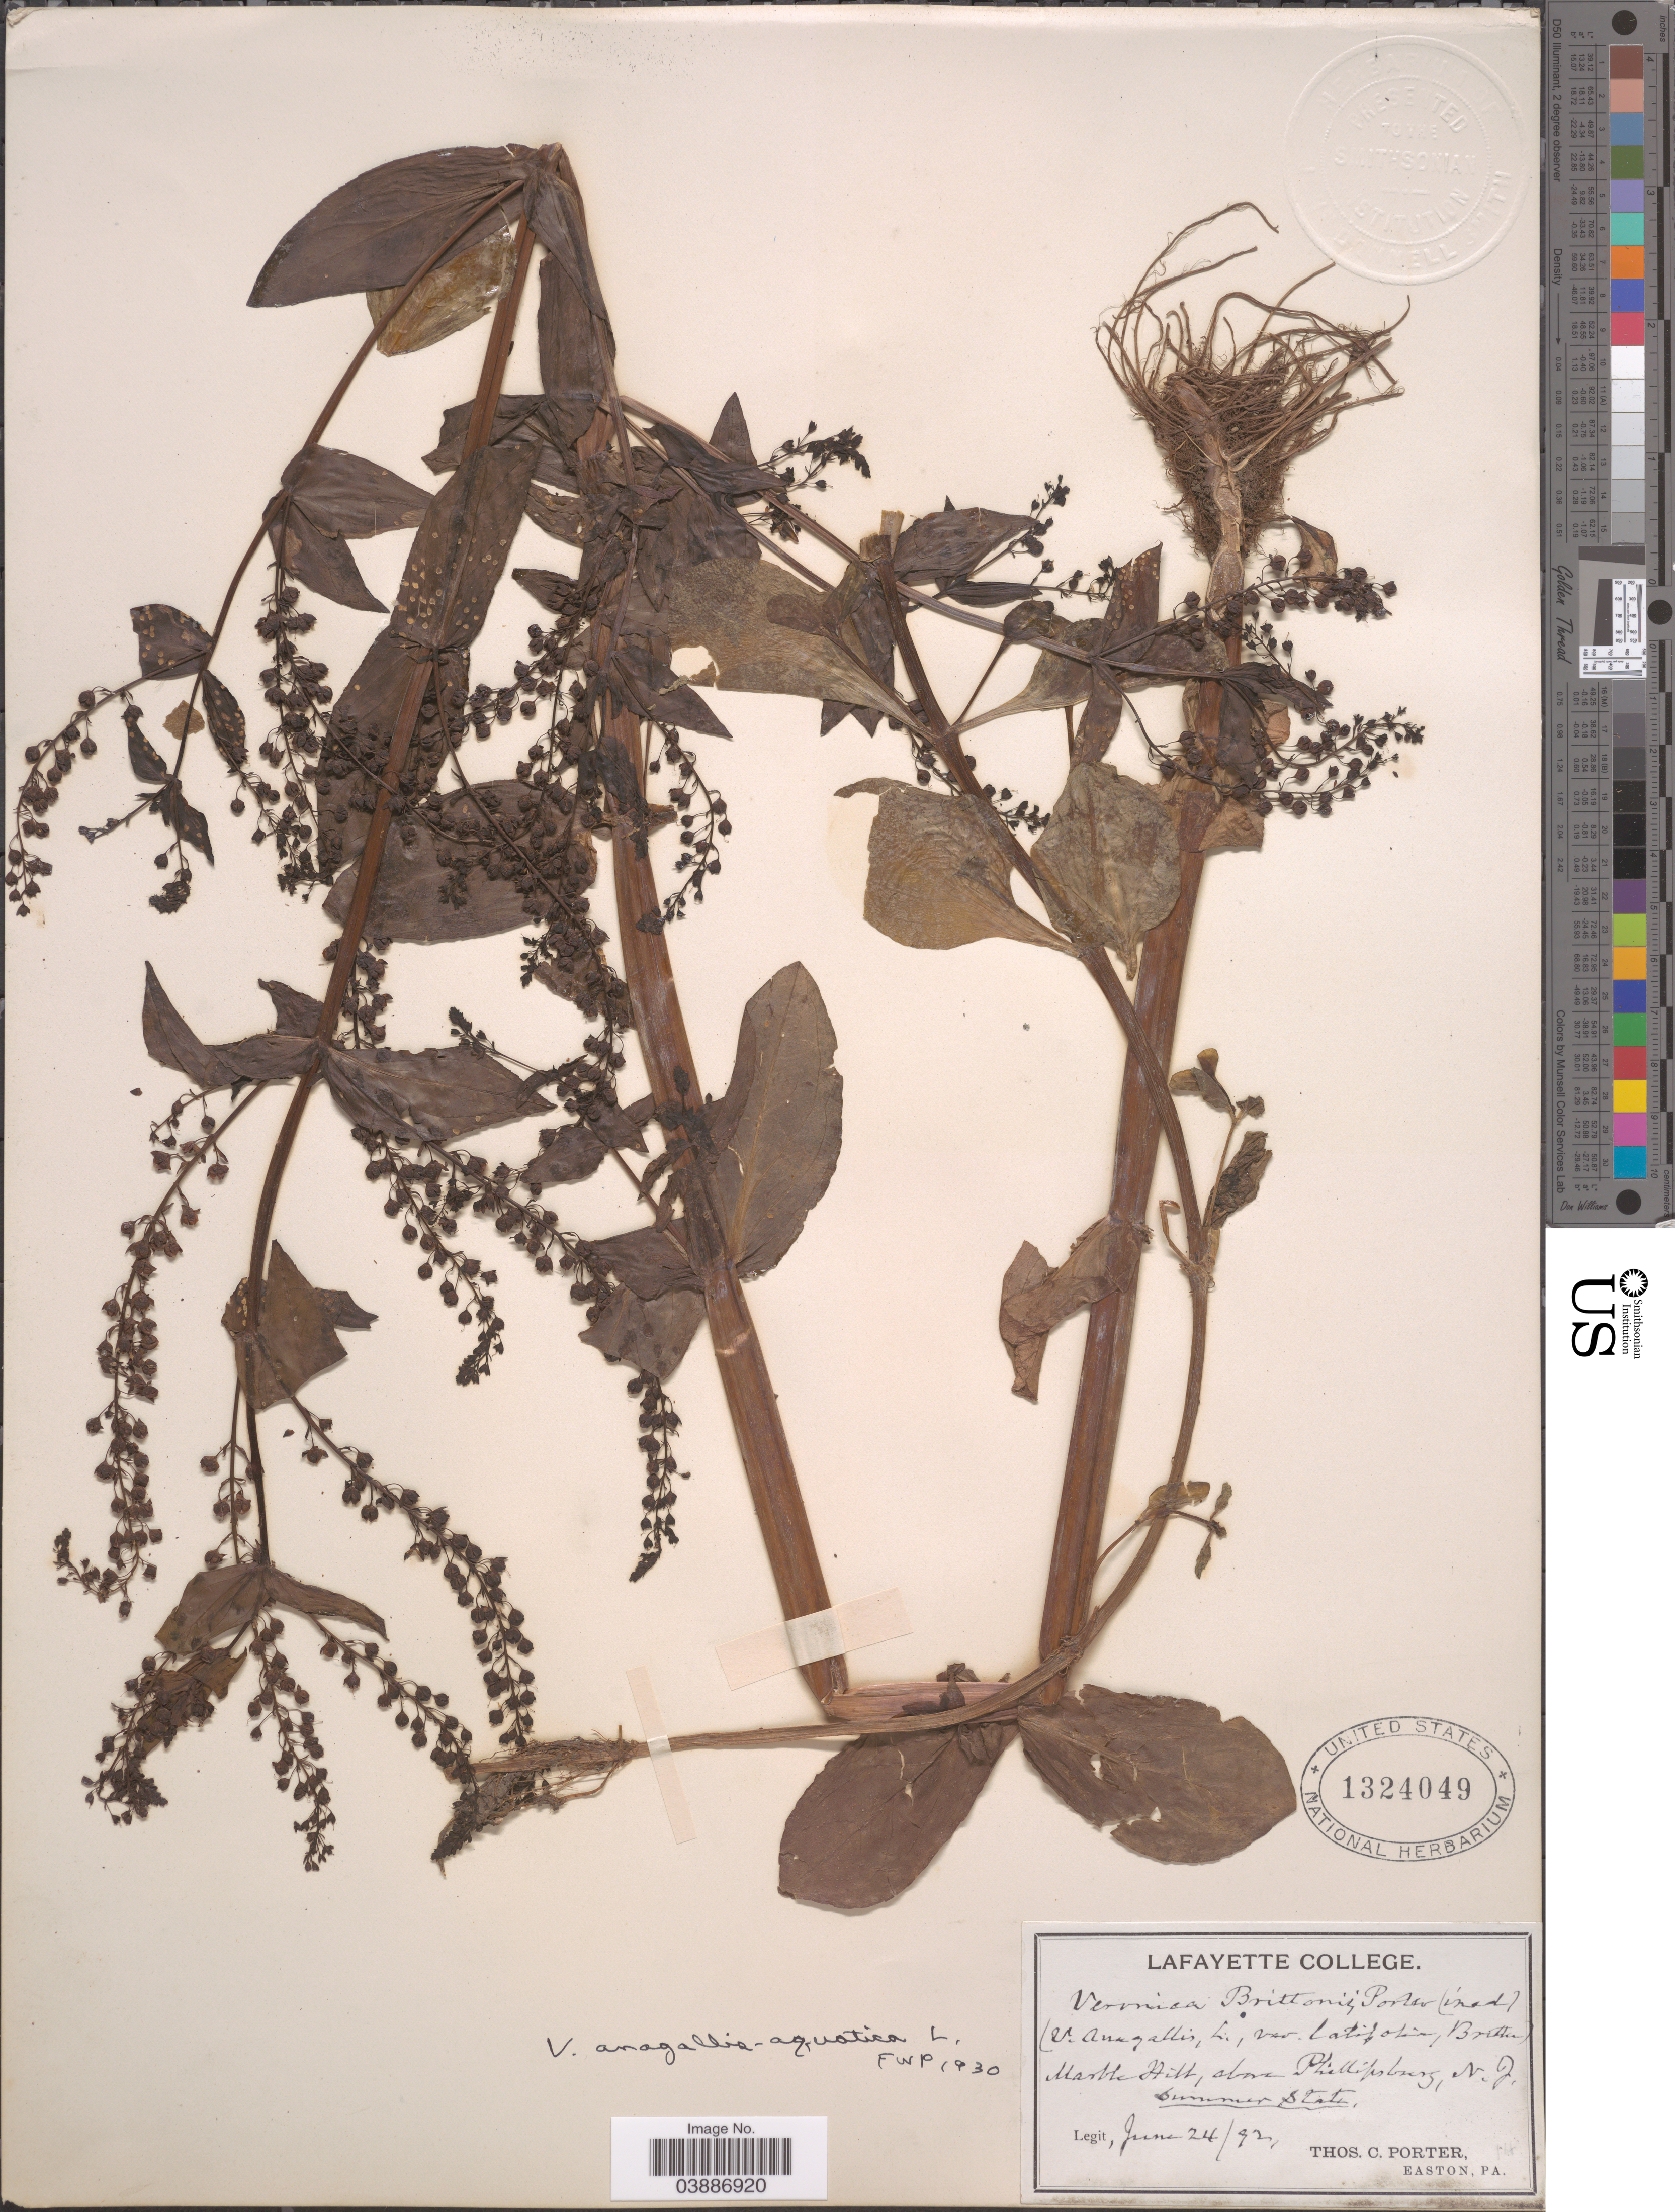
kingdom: Plantae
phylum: Tracheophyta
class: Magnoliopsida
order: Lamiales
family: Plantaginaceae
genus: Veronica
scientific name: Veronica anagallis-aquatica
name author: L.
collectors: T. Porter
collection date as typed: Transcribed d/m/y: 24/6/92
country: United States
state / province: New Jersey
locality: Marble Hill, above Phillipsburg, Summer State.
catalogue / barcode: US 1324049